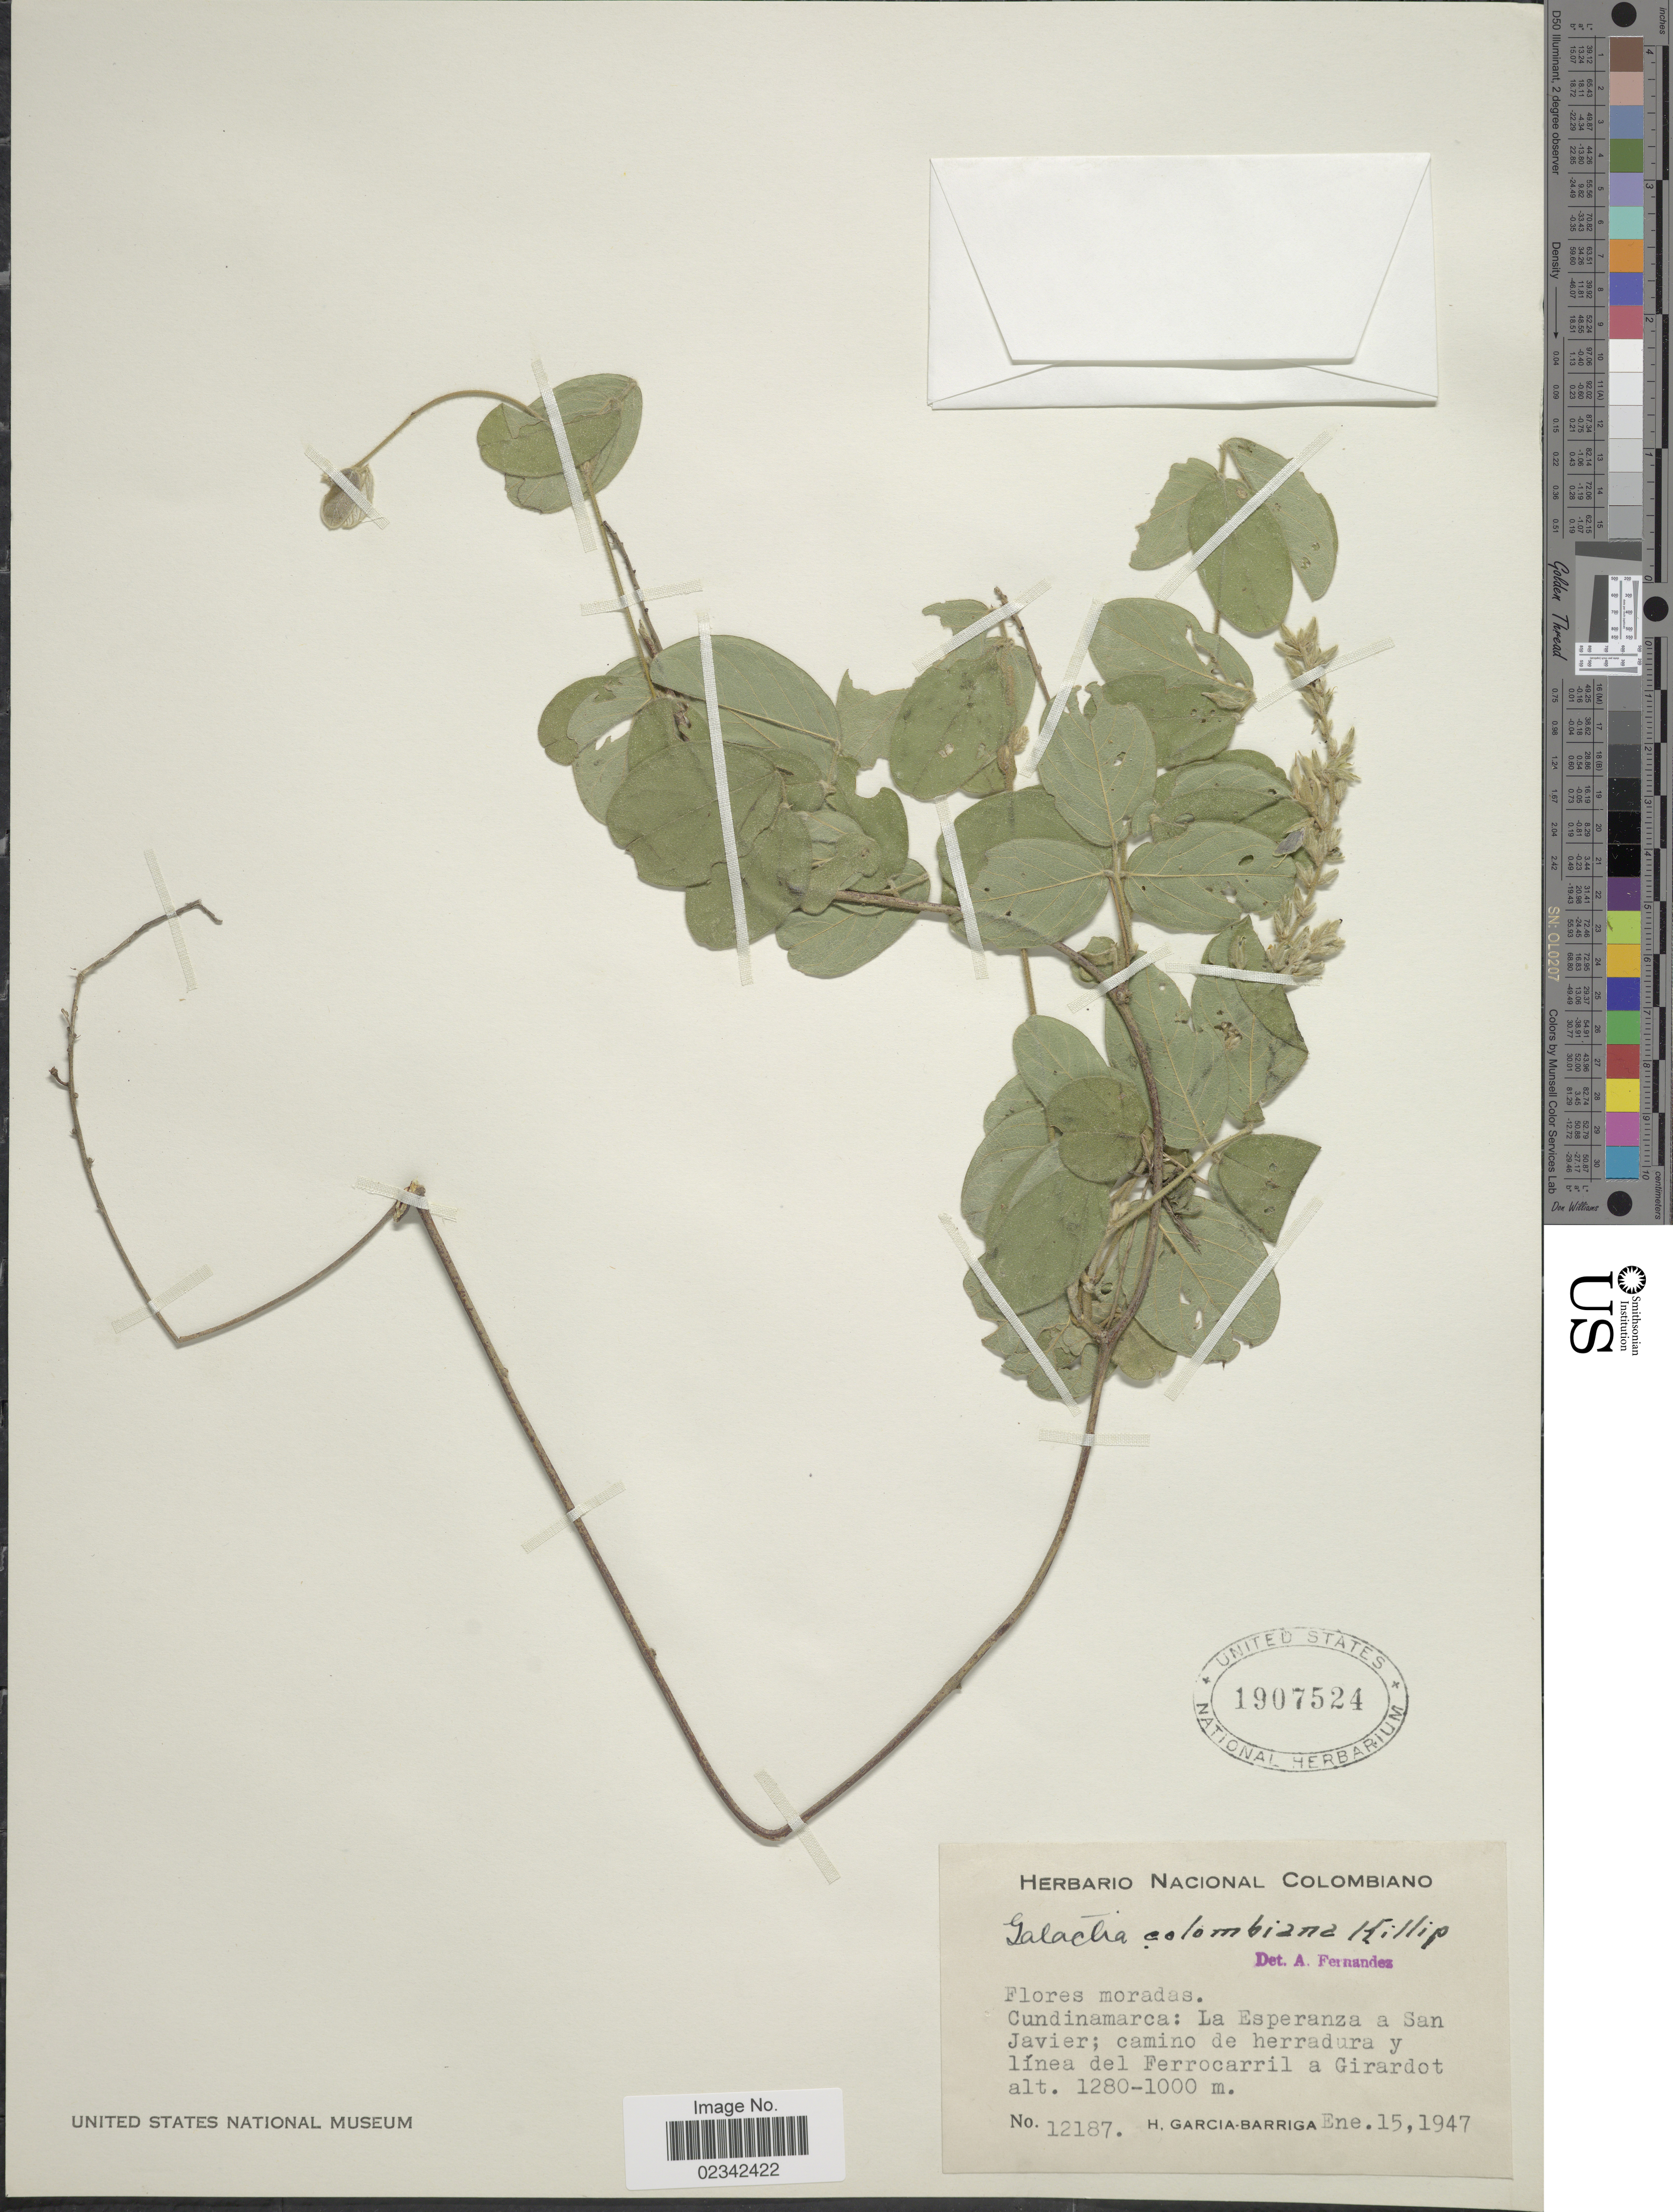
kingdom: Plantae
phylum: Tracheophyta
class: Magnoliopsida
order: Fabales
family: Fabaceae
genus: Galactia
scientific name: Galactia striata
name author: (Jacq.) Urb.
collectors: H. García Barriga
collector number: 12187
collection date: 1947-01-15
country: Colombia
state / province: Cundinamarca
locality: La Eperanza a San Javier; camino de herradura y linea del Ferrocarril a Girardot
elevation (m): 1000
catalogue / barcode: US 1907524